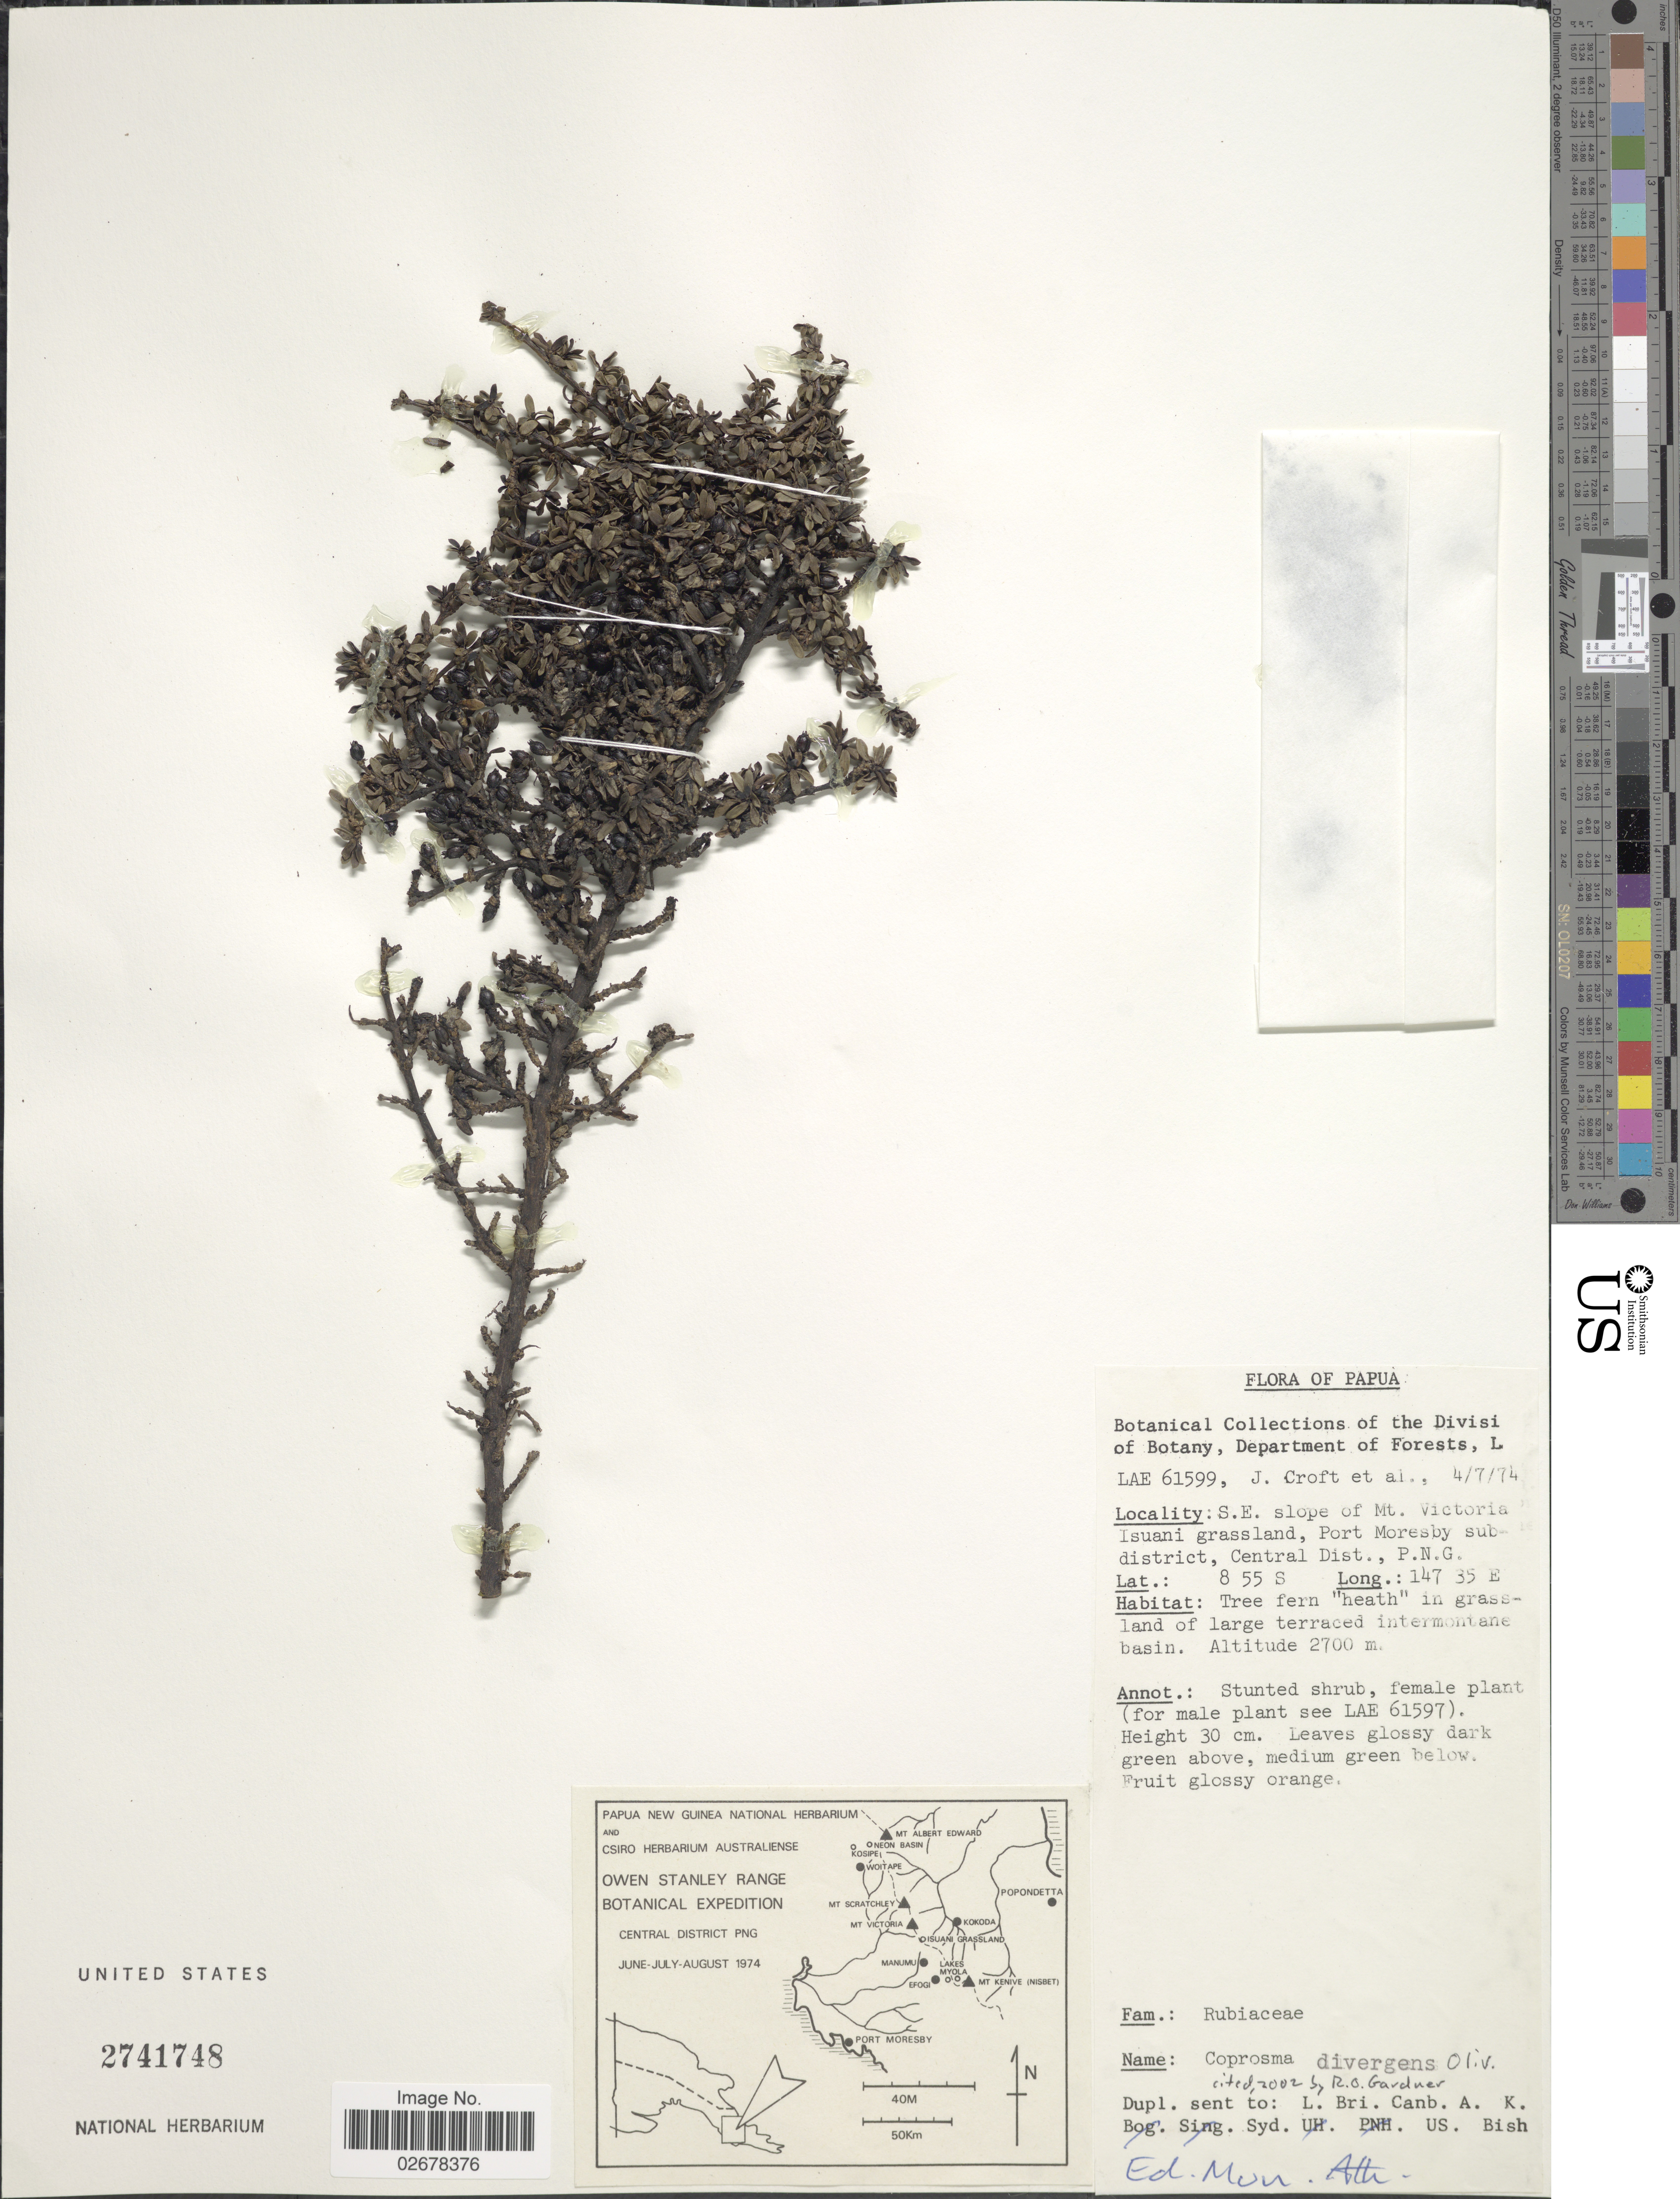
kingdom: Plantae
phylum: Tracheophyta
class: Magnoliopsida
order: Gentianales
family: Rubiaceae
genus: Coprosma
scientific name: Coprosma divergens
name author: W.R.B. Oliv.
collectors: J. Barcroft & et al.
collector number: LAE 61599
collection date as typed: Transcribed d/m/y: 4/7/74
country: Papua New Guinea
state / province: Central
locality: Papua, S.E. slope of Mt. Victoria Isuani grassland, Port Moresby subdistrict, P.N.G.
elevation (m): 2700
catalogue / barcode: US 2741748